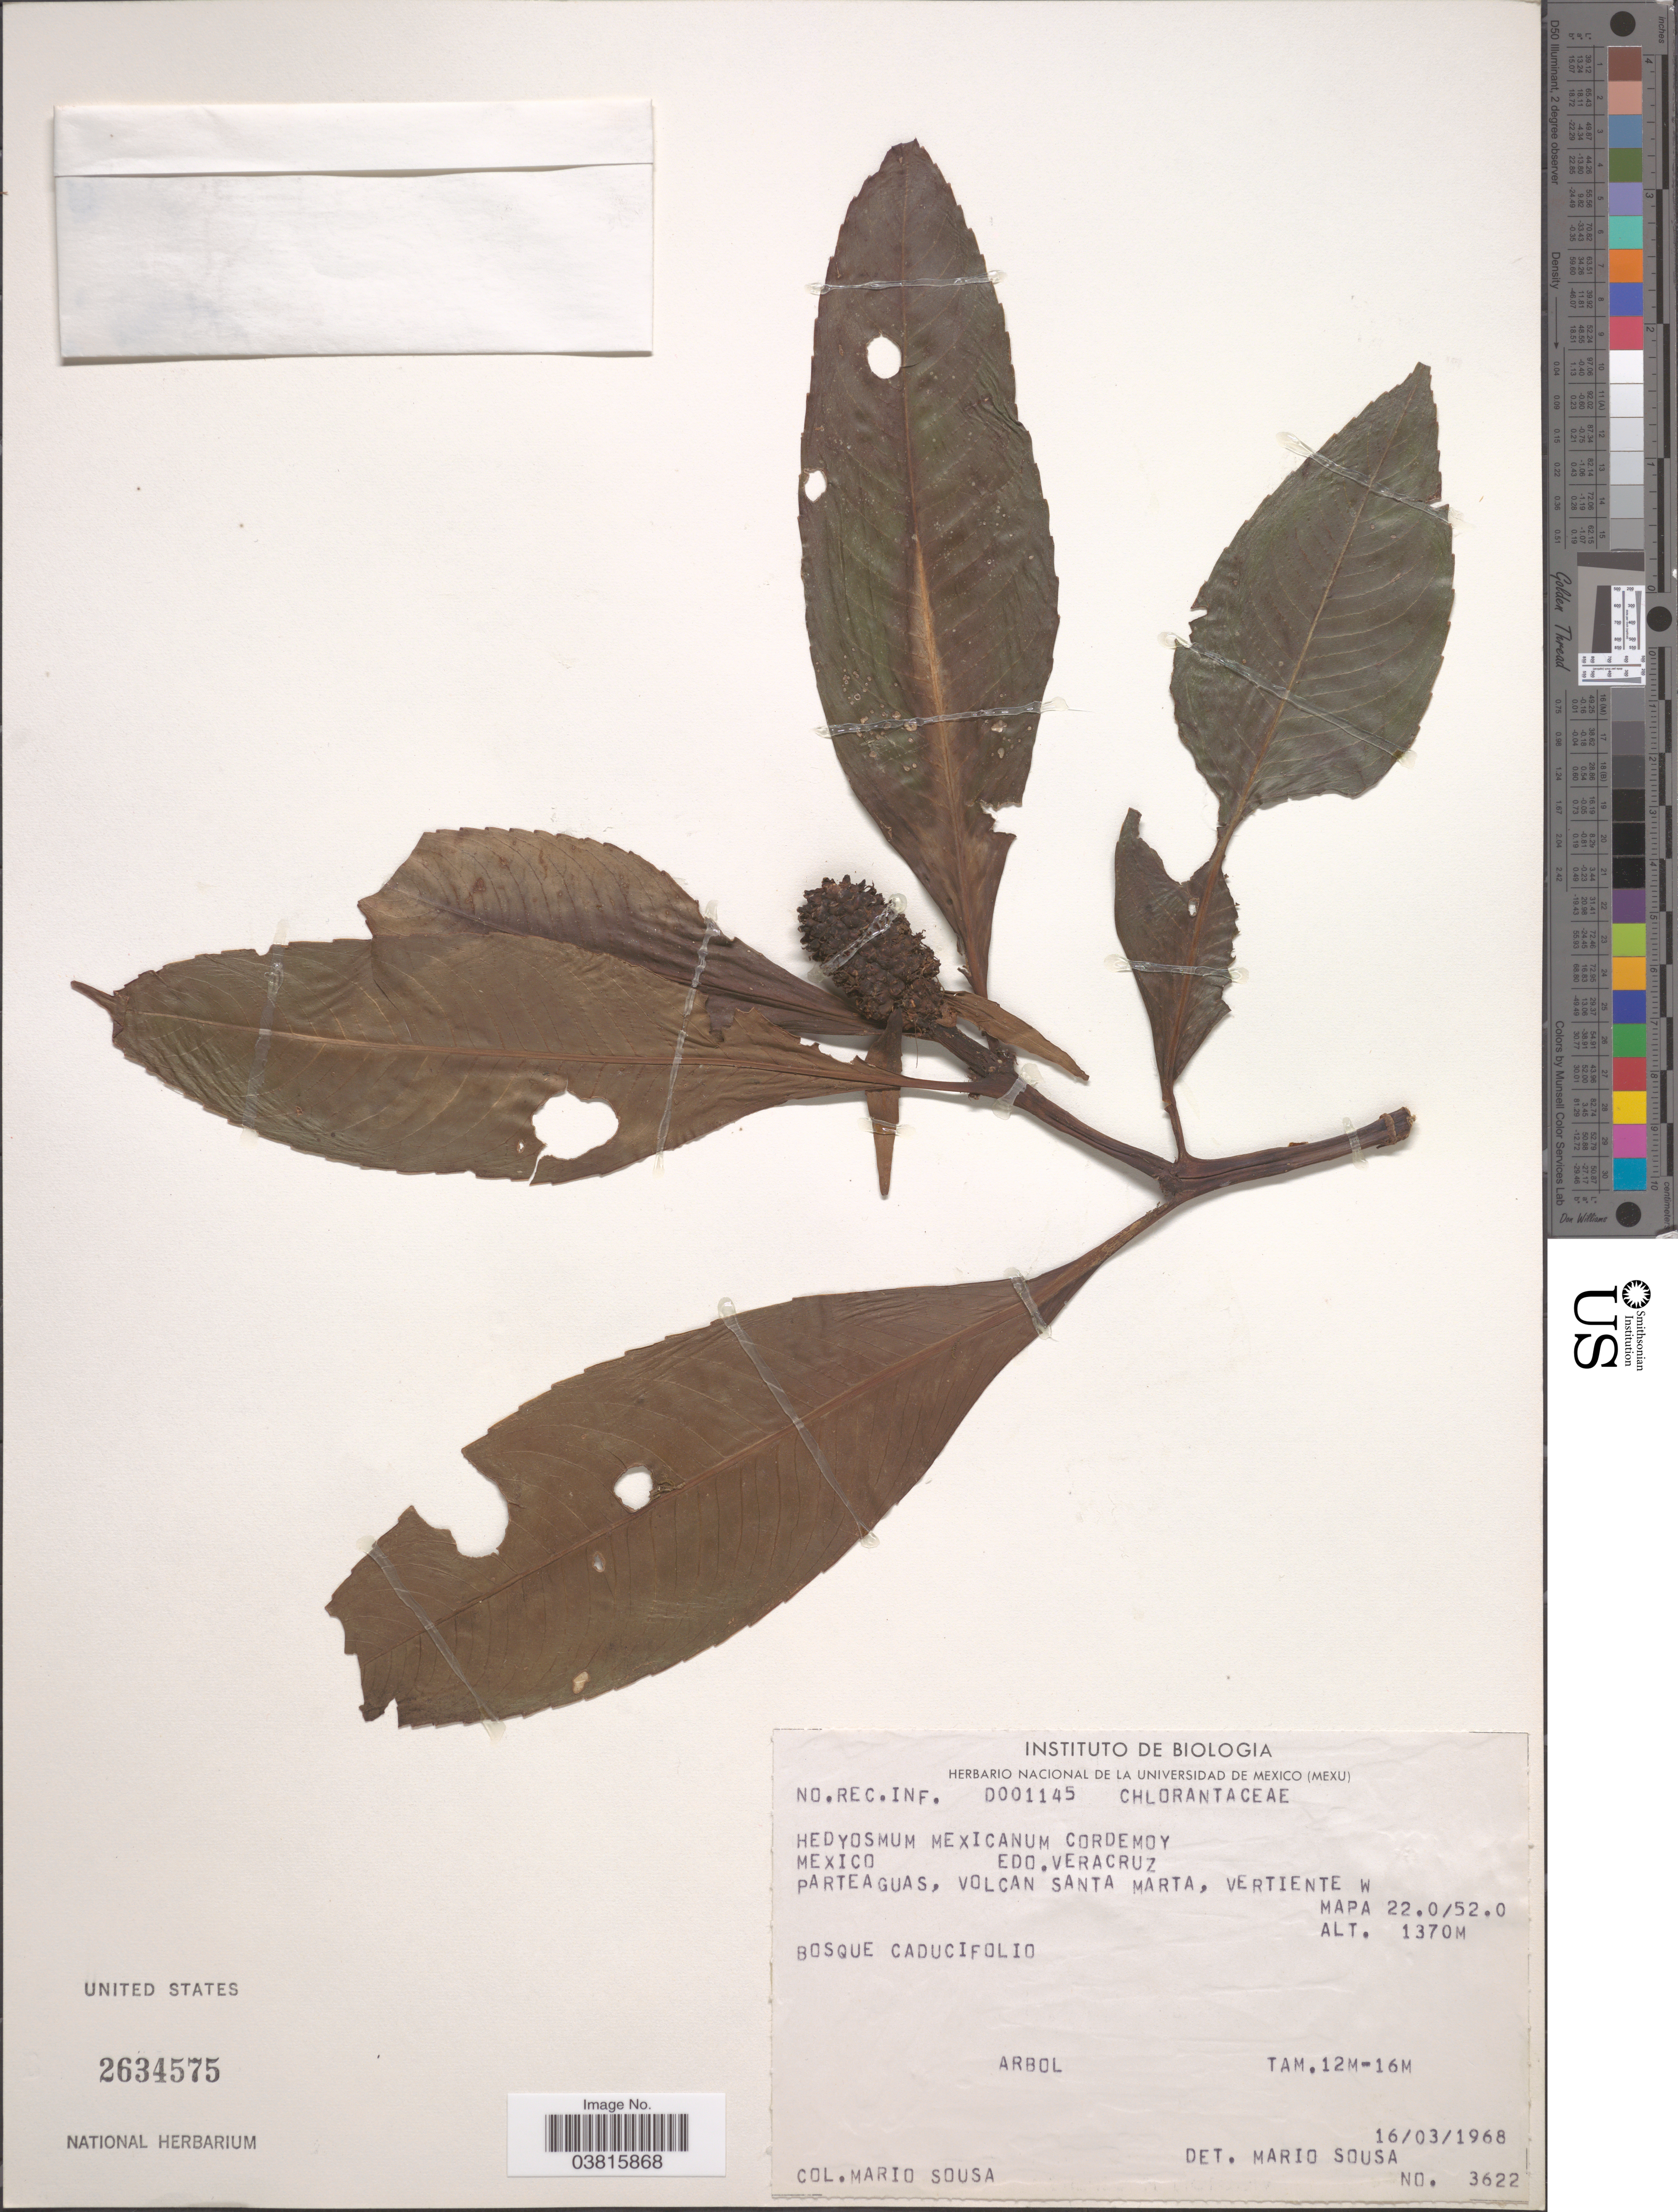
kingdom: Plantae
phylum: Tracheophyta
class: Magnoliopsida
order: Chloranthales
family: Chloranthaceae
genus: Hedyosmum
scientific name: Hedyosmum artocarpus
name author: Solms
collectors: M. Sousa S.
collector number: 3622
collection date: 1968-03-16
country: Mexico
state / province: Veracruz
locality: Edo. Veracruz. Parteaguas, volcan Santa Marta, Vertiente W. Bosque Cadufolio.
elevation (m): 1370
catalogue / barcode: US 2634575